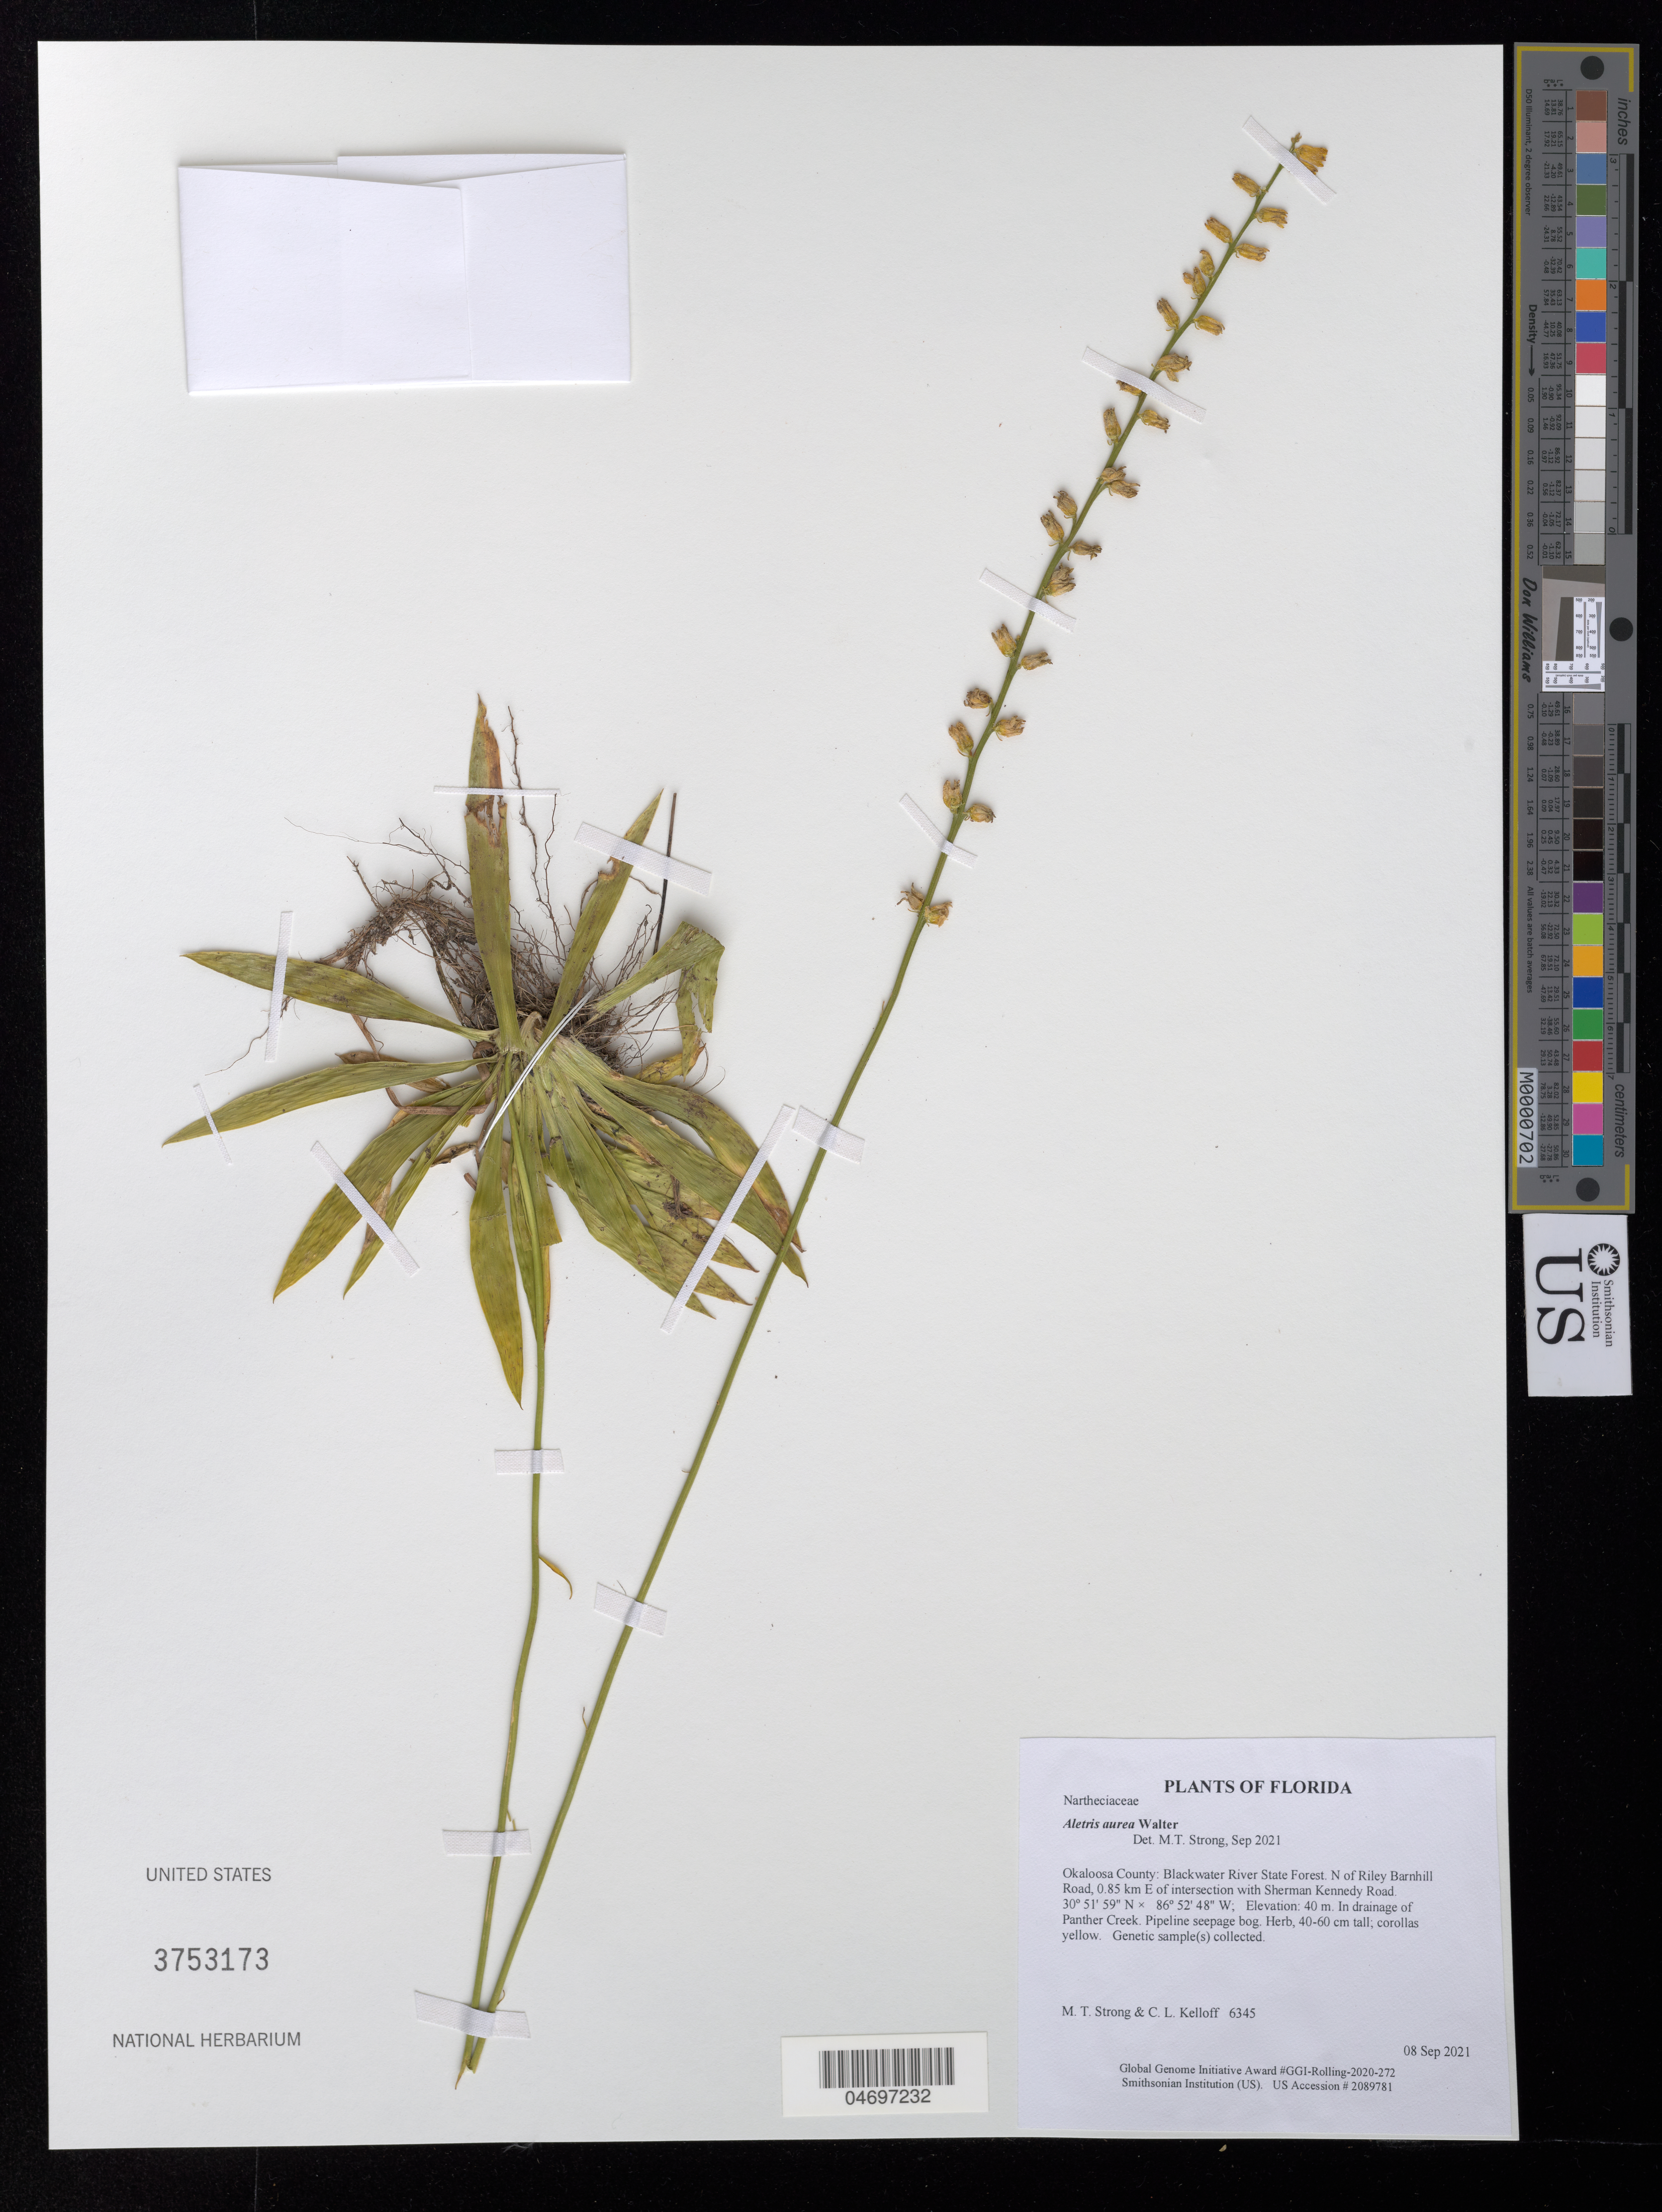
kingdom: Plantae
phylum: Tracheophyta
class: Liliopsida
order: Dioscoreales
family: Nartheciaceae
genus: Aletris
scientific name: Aletris aurea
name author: Walter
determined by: Strong, Mark T.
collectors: M. T. Strong & C. L. Kelloff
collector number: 6345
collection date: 2021-09-08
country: United States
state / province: Florida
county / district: Okaloosa County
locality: Blackwater River State Forest. N of Riley Barnhill Road, 0.85 km E of intersection with Sherman Kennedy Road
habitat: In drainage of Panther Creek. Pipeline seepage bog.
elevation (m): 40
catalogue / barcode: US 3753173